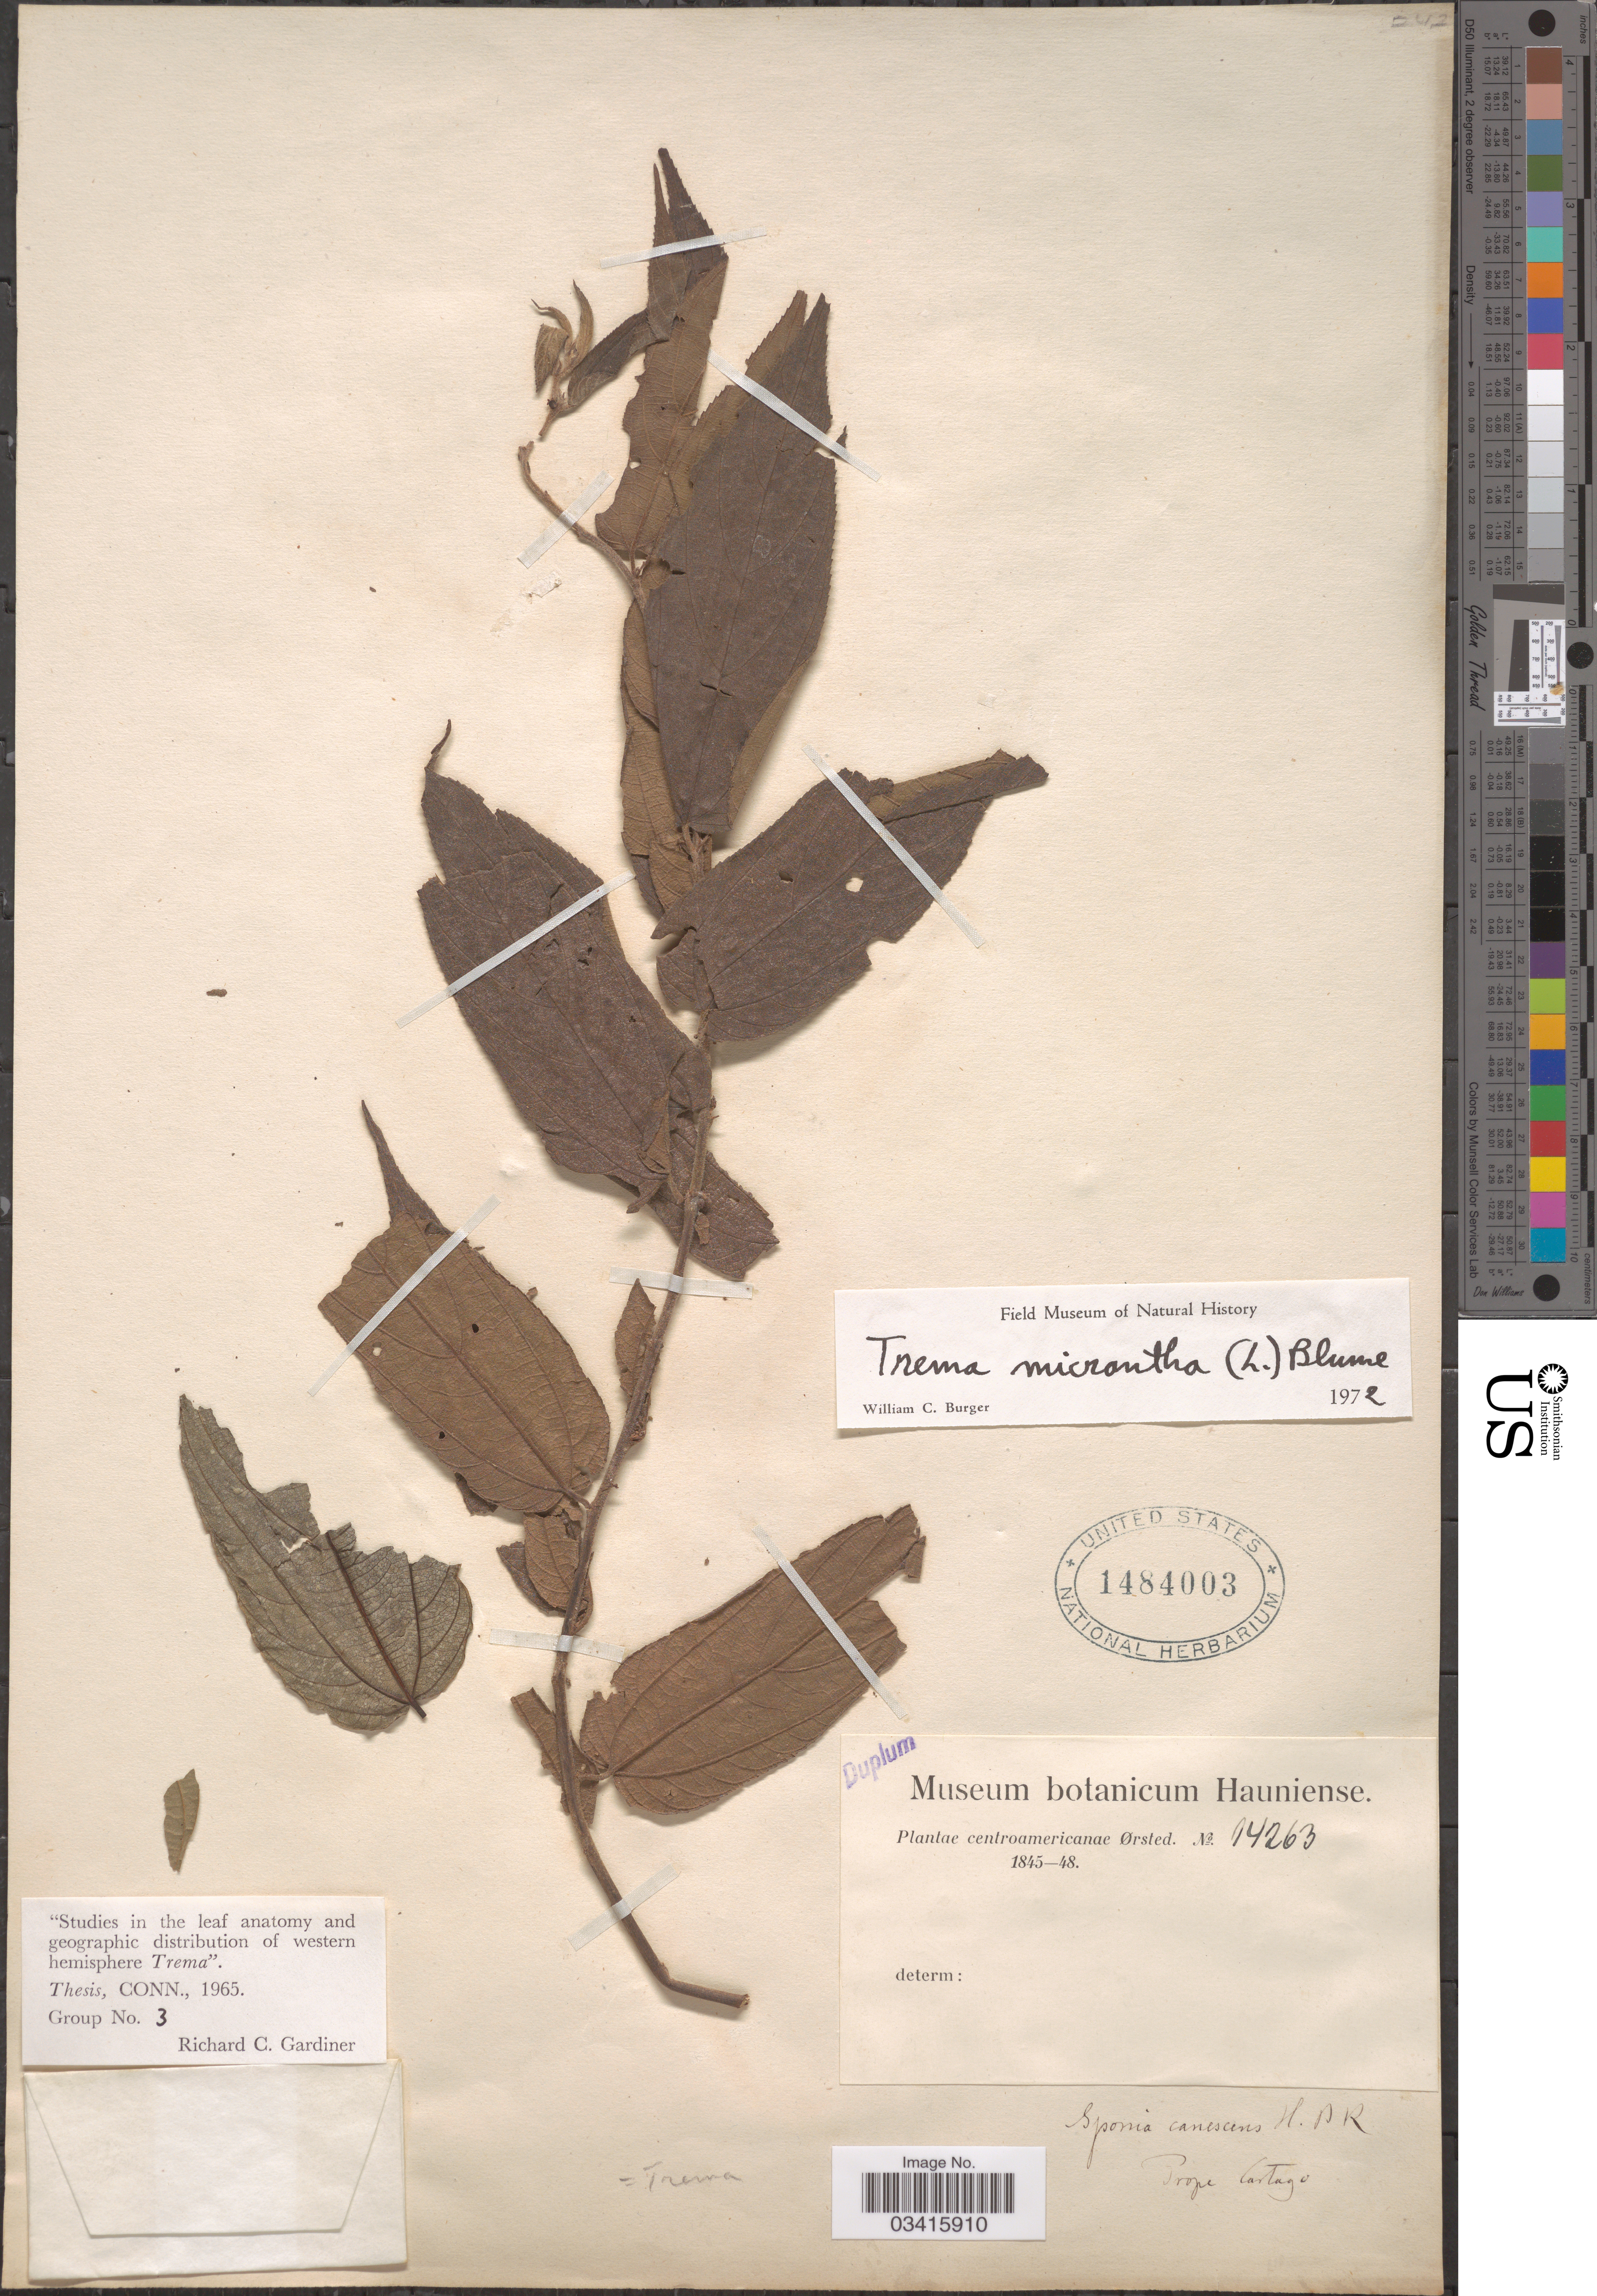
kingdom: Plantae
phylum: Tracheophyta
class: Magnoliopsida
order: Rosales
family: Cannabaceae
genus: Trema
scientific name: Trema micranthum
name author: (L.) Blume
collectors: Ørsted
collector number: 14263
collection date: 1845/1848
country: Costa Rica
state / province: Cartago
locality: Prope Cartago.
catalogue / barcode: US 1484003